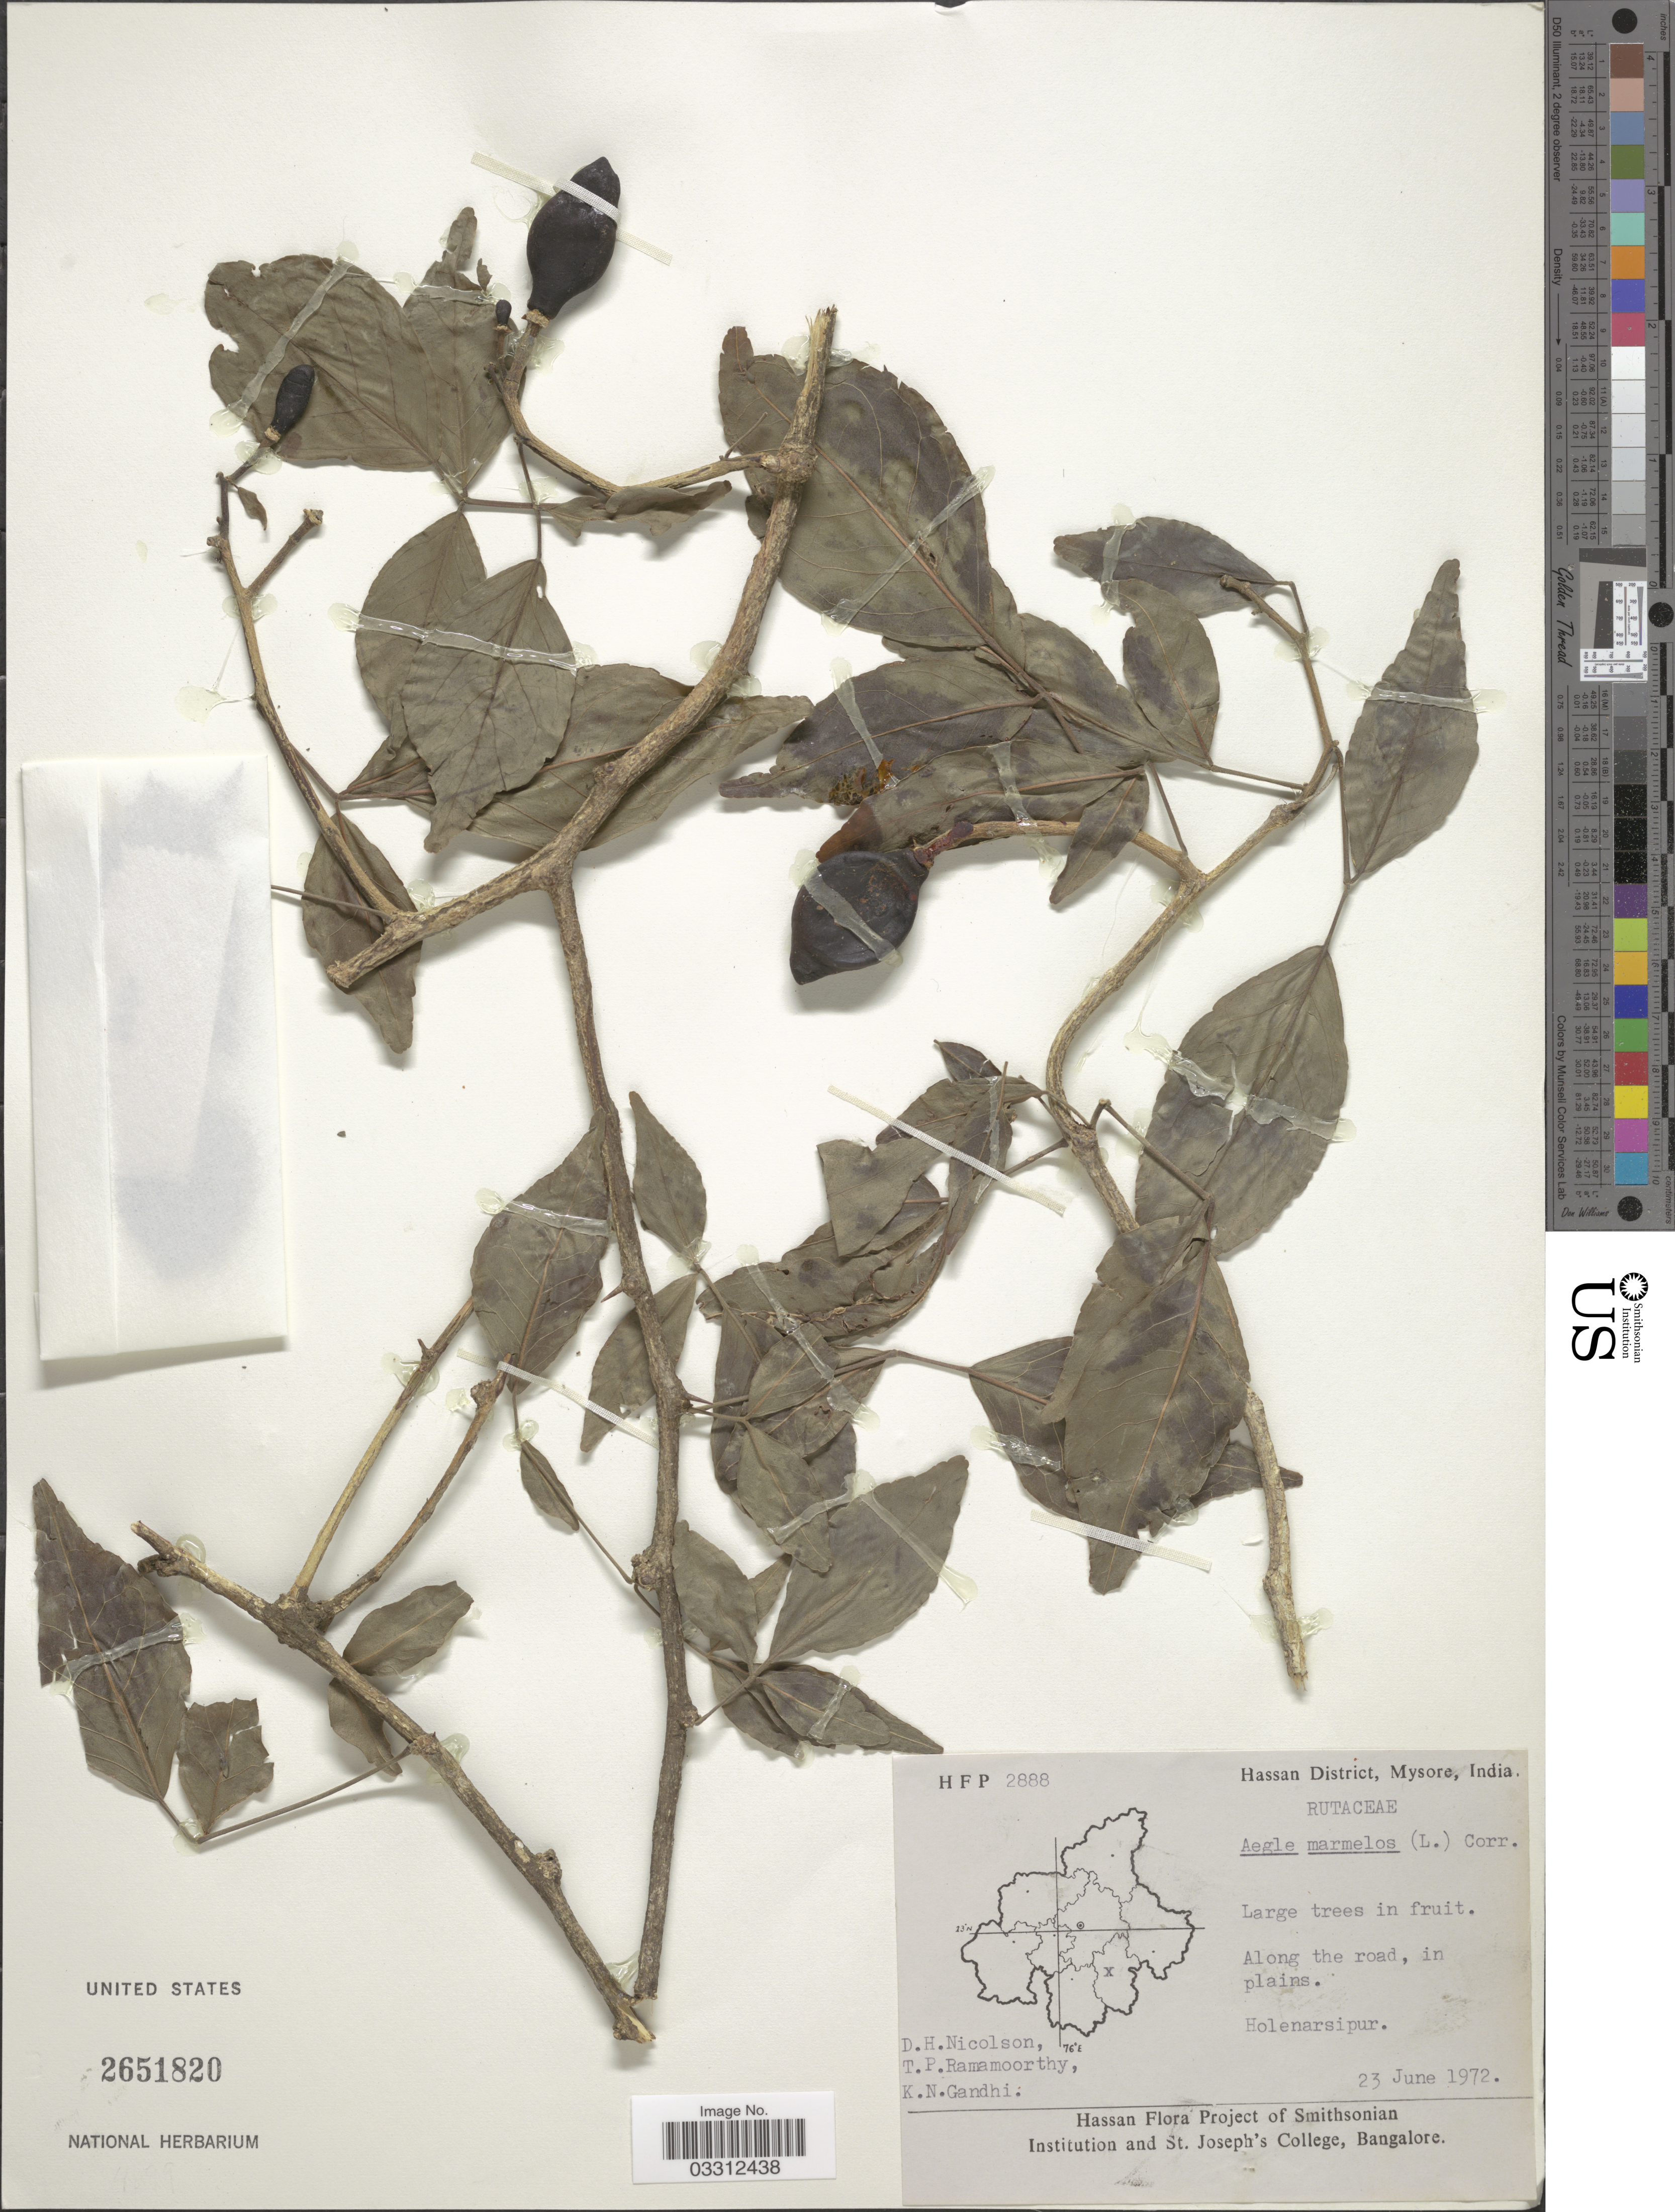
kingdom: Plantae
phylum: Tracheophyta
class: Magnoliopsida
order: Sapindales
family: Rutaceae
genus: Aegle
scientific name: Aegle marmelos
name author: (L.) Corrêa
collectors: D. H. Nicolson, T. P. Ramamoorthy & K. N. Gandhi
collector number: HFP 2888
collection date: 1972-06-23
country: India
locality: Hassan District, Mysore. Holenarsipur.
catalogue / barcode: US 2651820